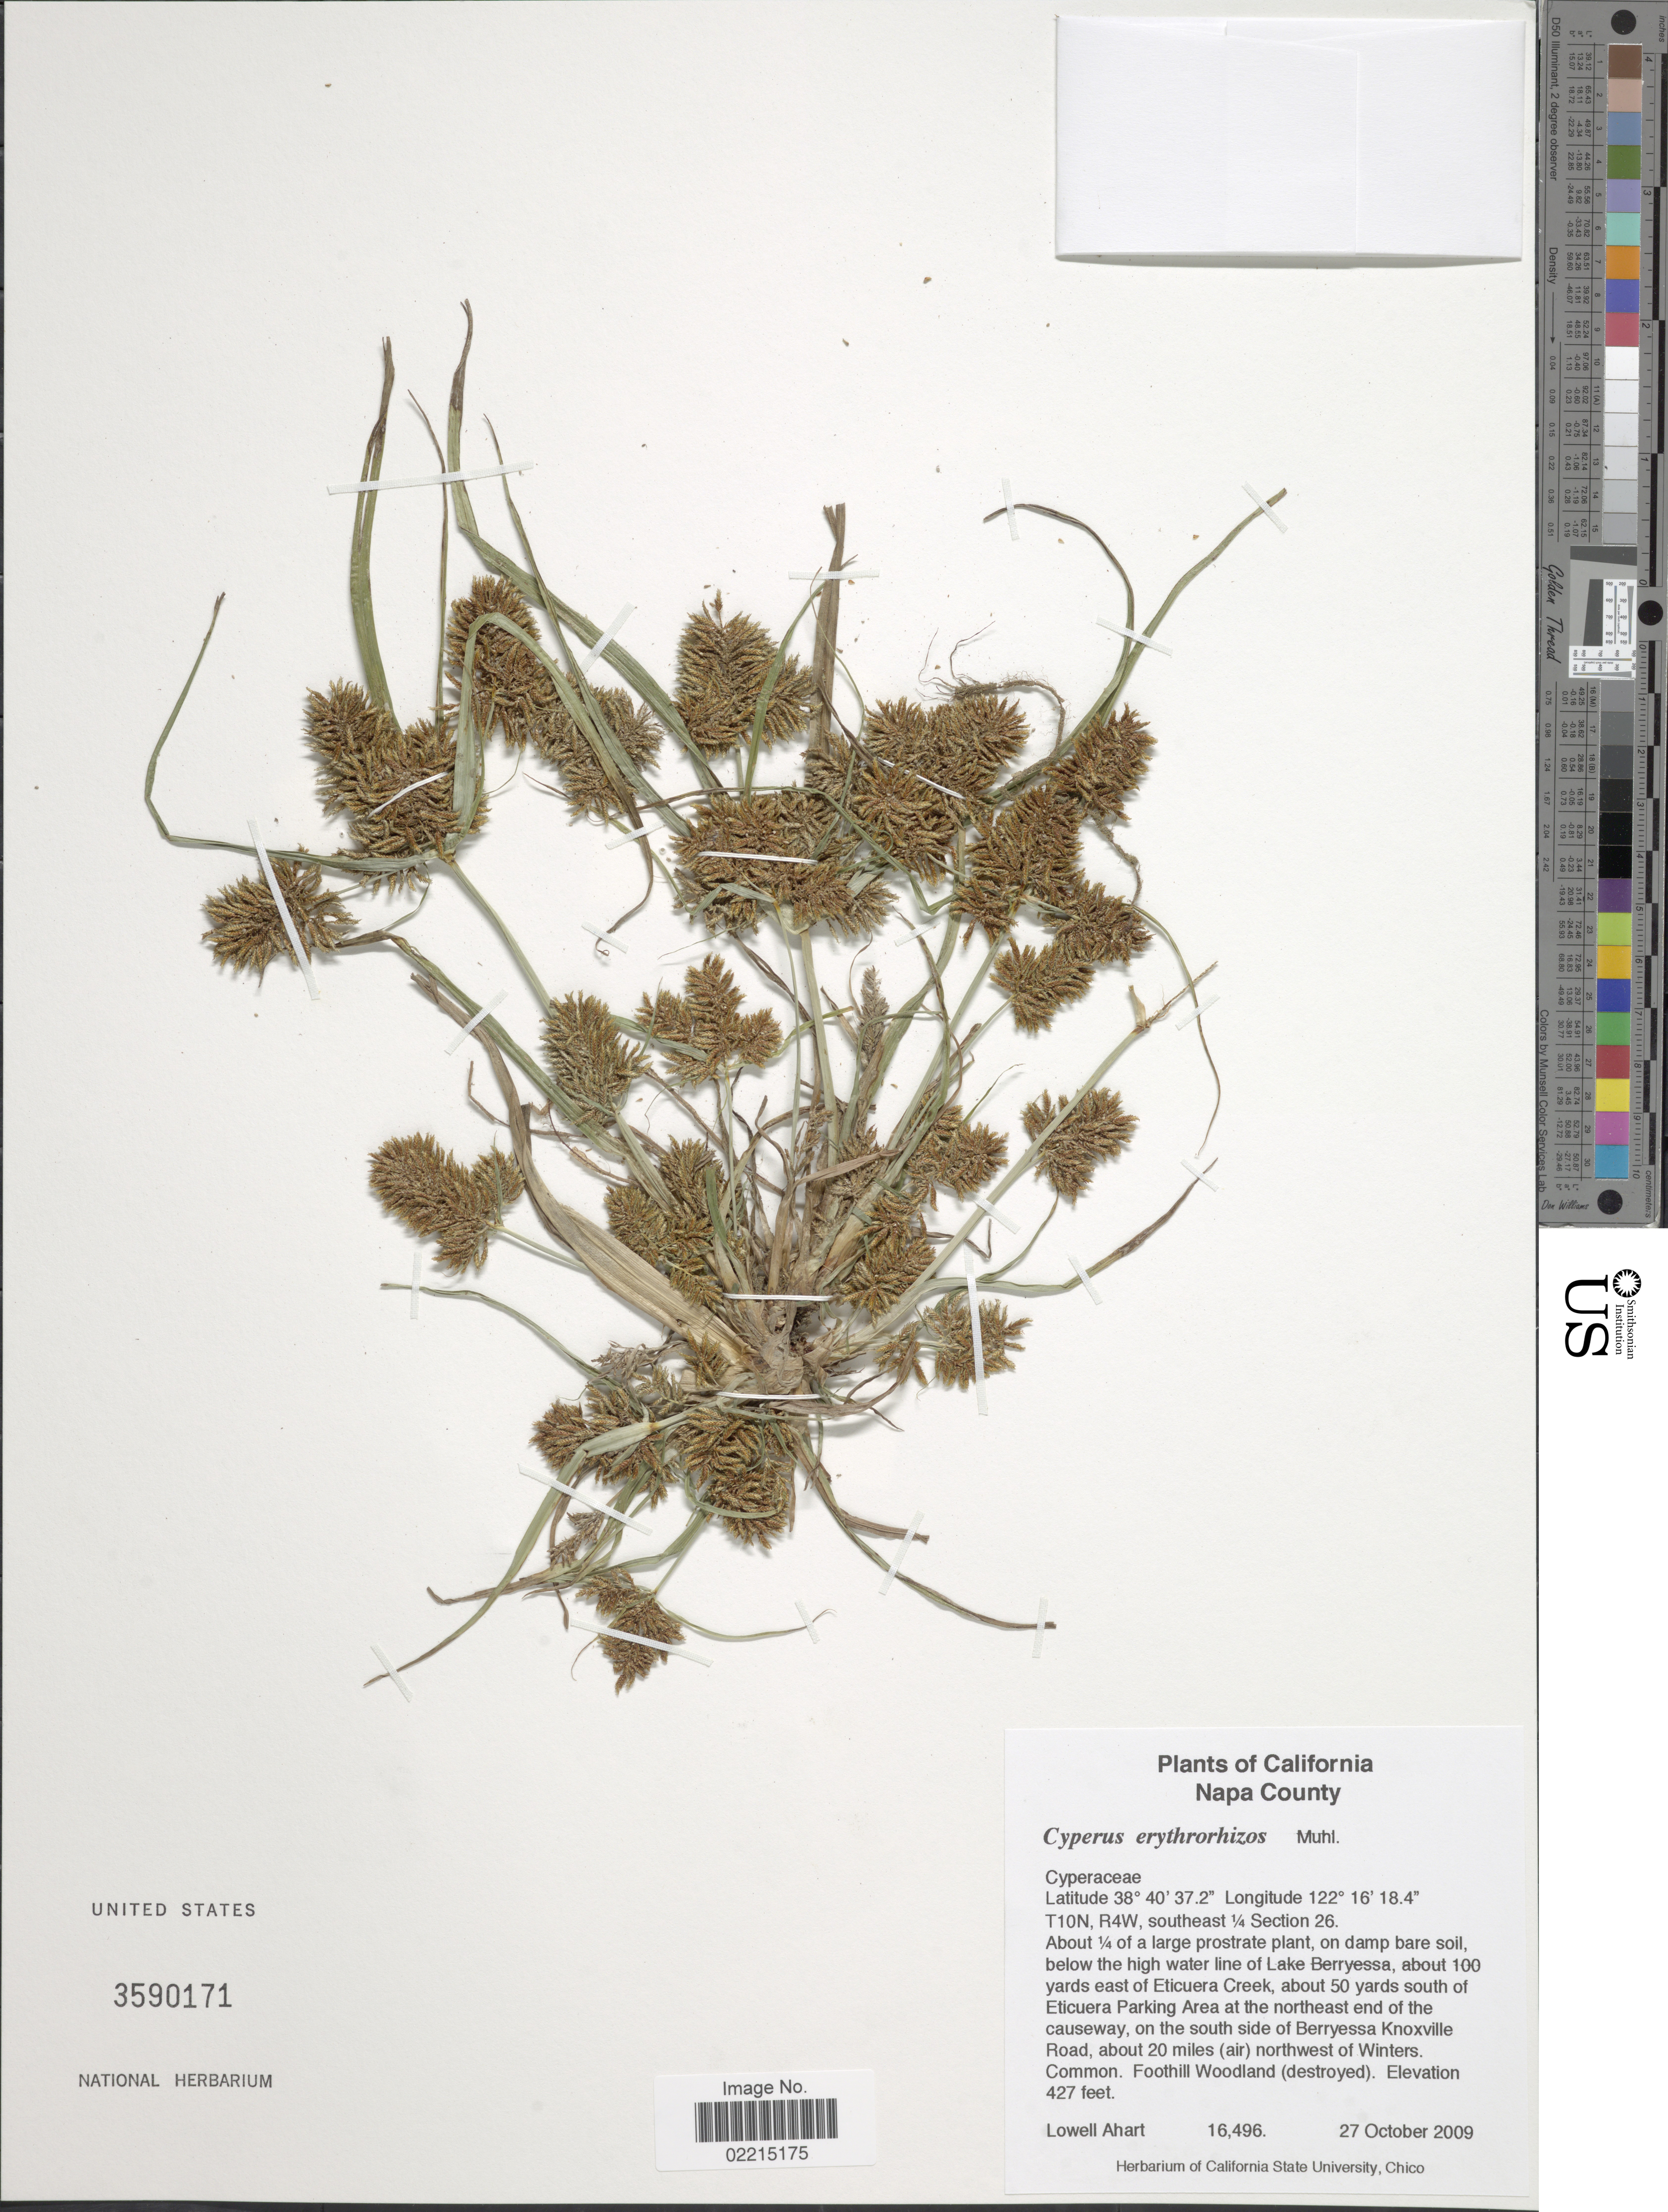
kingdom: Plantae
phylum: Tracheophyta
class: Liliopsida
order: Poales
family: Cyperaceae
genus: Cyperus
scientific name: Cyperus erythrorhizos Muhl.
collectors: L. Ahart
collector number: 16496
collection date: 2009-10-27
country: United States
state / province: California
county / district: Napa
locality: Napa County. T10N, R4W, southeast ¼ Section 26. below the high water line of Lake Berryessa, about 100 yards east of Eticuera Creek, about 50 yards south of Eticuera Parking Area at the northeast end of the causeway, on the south side of Berryessa Knoxville Road, about 20 miles (air) northwest of Winters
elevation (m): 130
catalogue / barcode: US 3590171